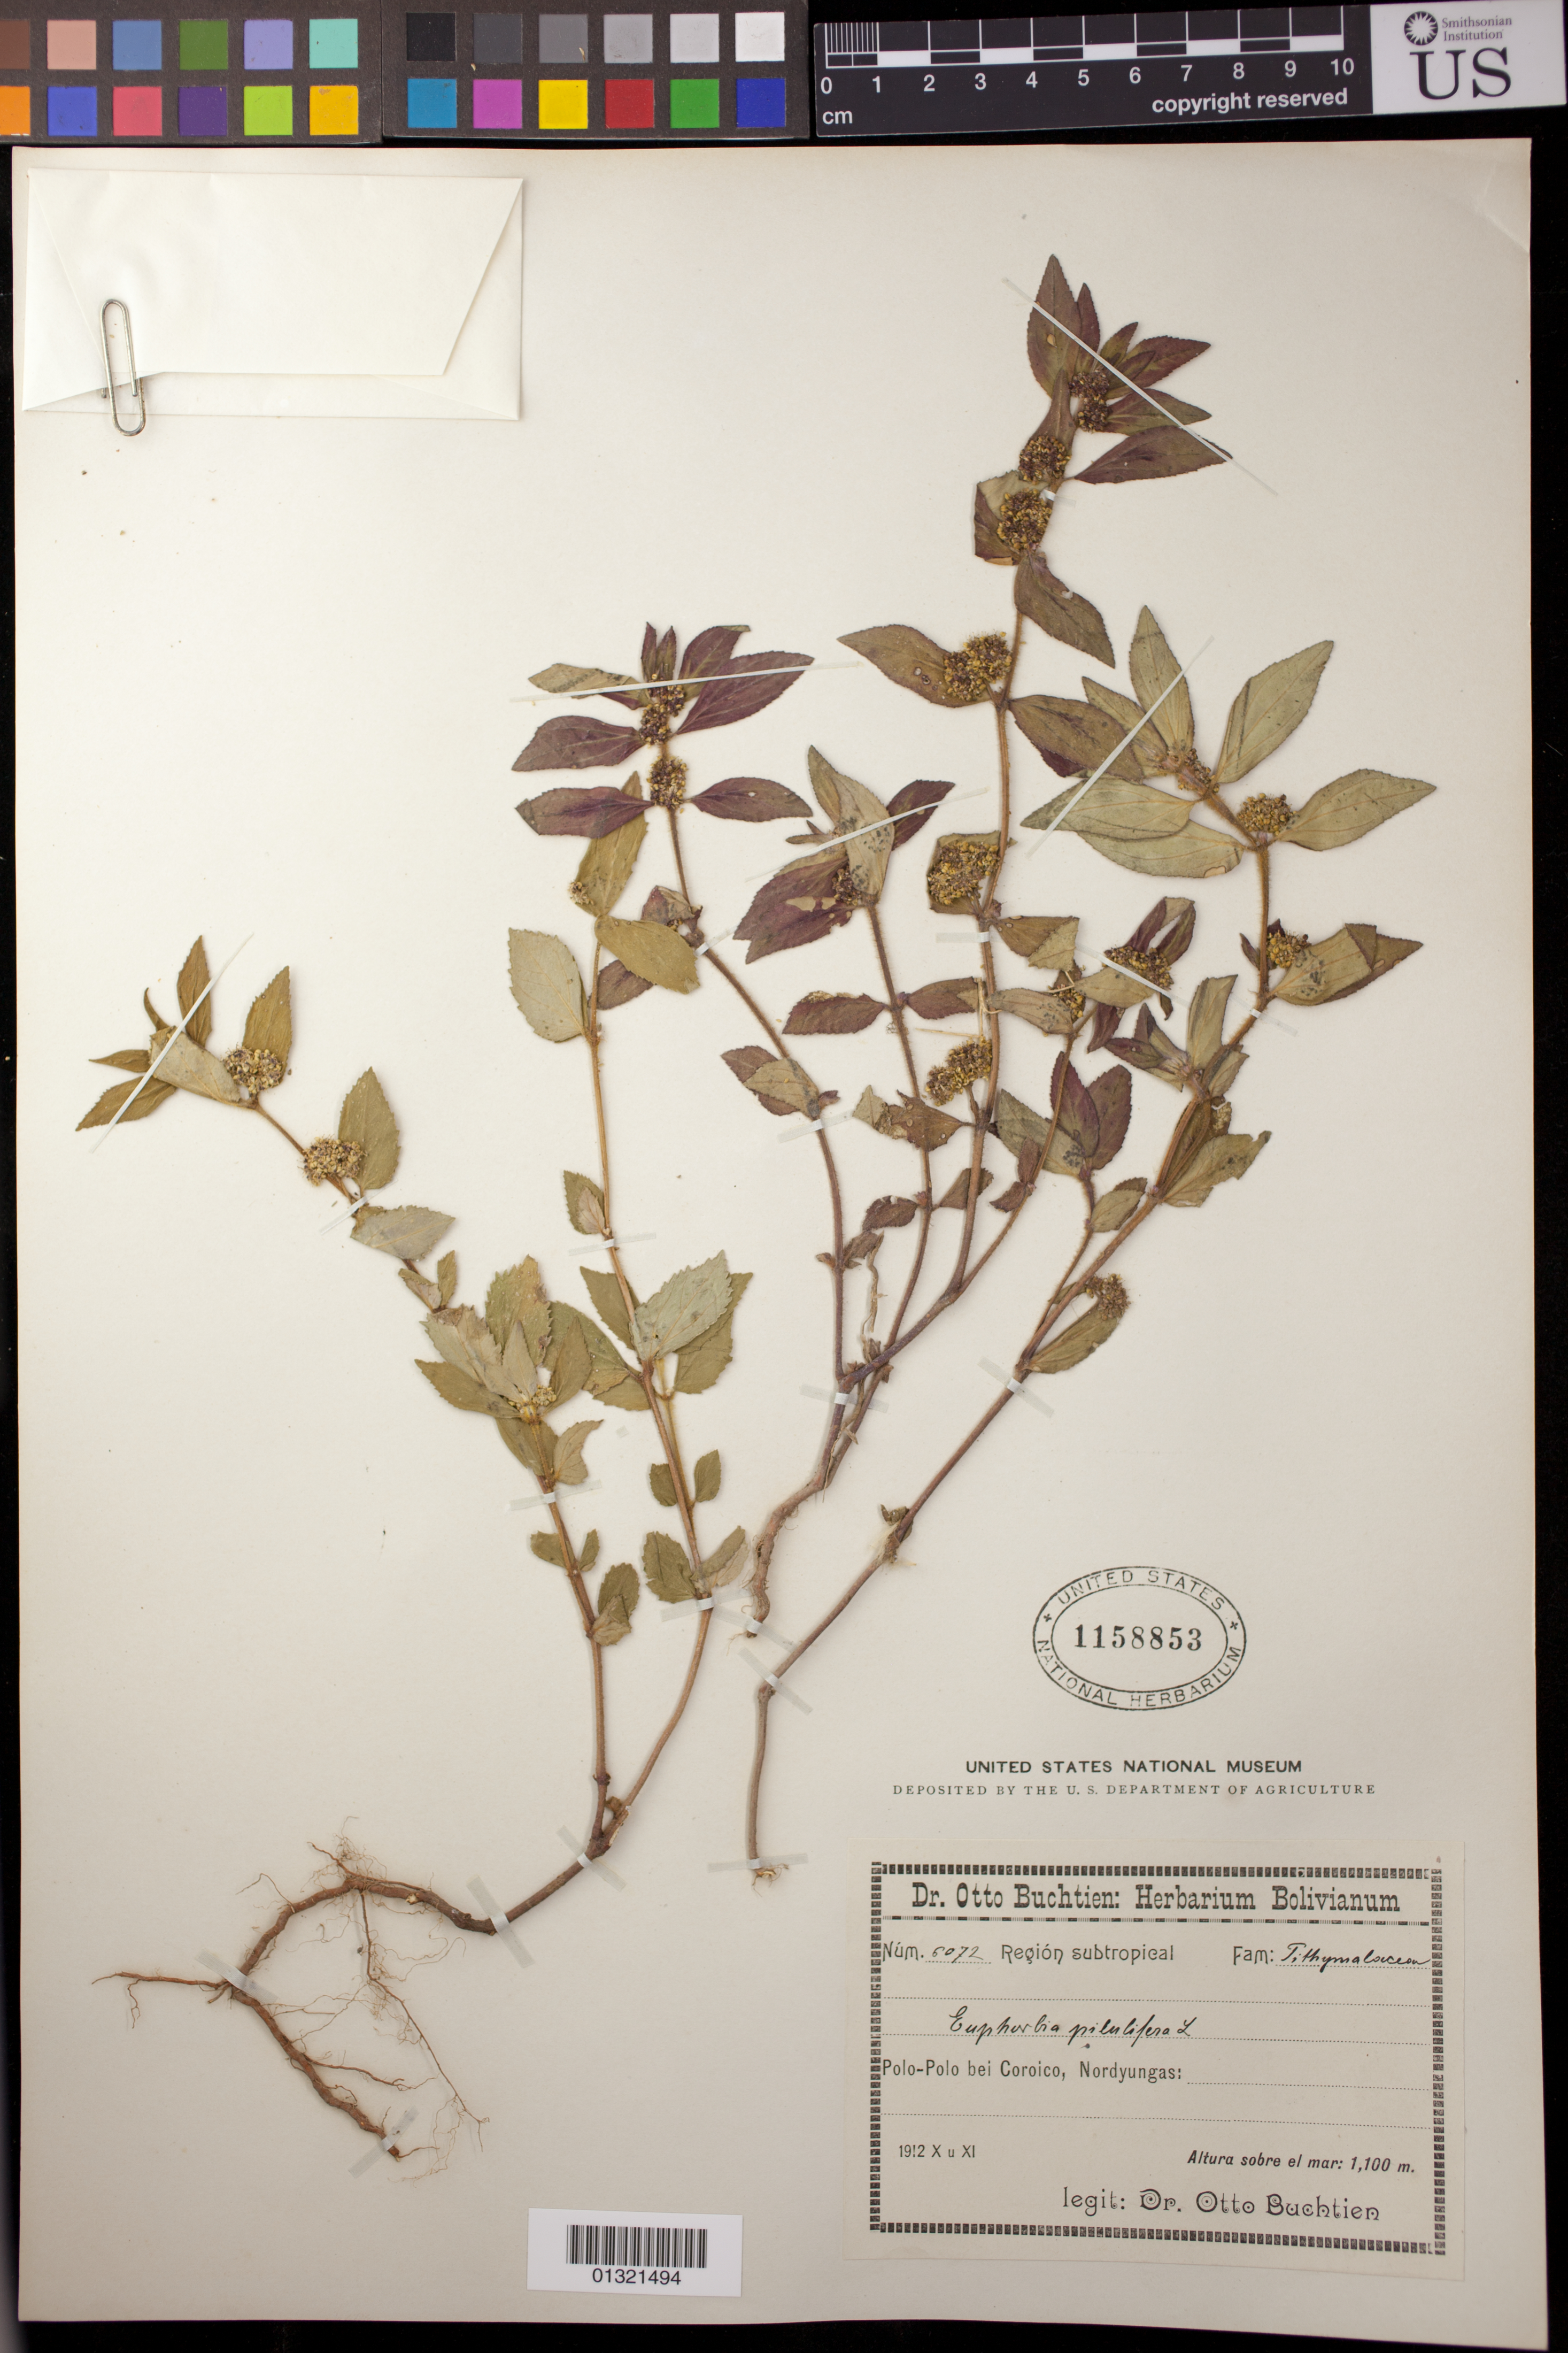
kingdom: Plantae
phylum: Tracheophyta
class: Magnoliopsida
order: Malpighiales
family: Euphorbiaceae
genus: Euphorbia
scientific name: Euphorbia hirta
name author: L.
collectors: O. Buchtien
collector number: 5072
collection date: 1912-10 or 1912-11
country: Bolivia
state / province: La Paz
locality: Polo-Polo bei Coroico, Nordyungas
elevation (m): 1100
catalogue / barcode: US 1158853